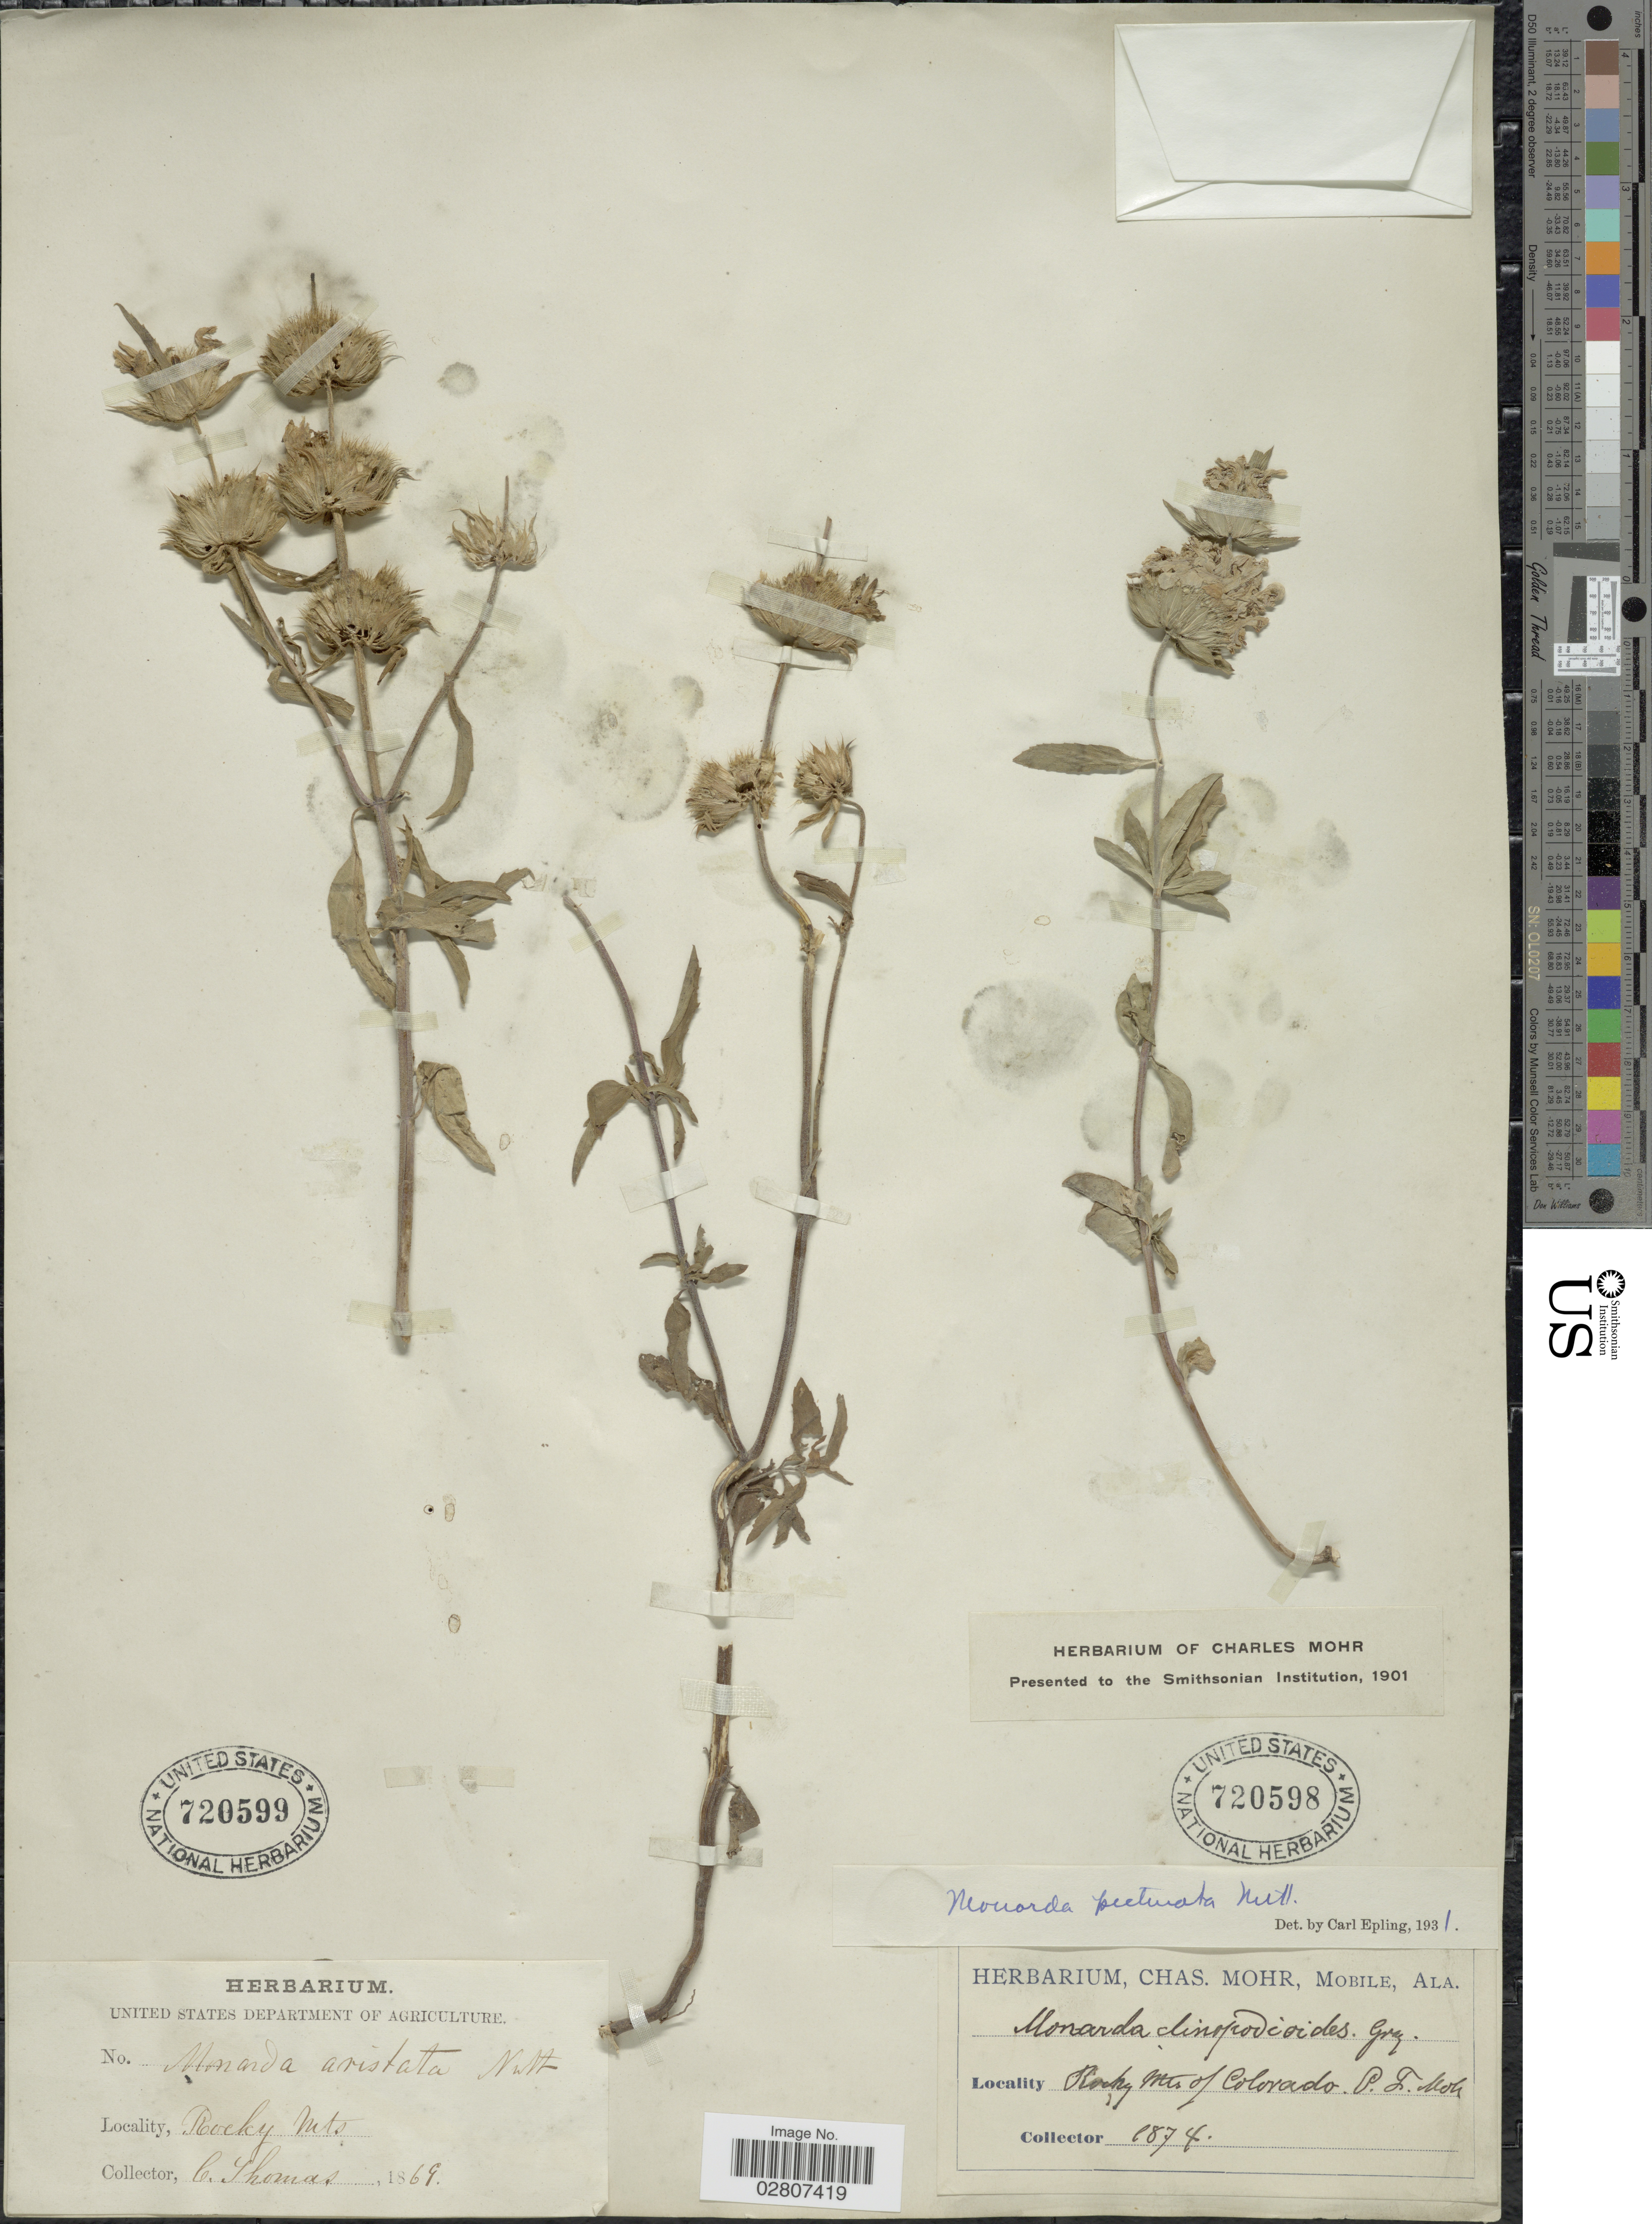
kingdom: Plantae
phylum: Tracheophyta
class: Magnoliopsida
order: Lamiales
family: Lamiaceae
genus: Monarda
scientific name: Monarda pectinata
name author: Nutt.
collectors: ex herb. Charles Mohr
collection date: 1874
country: United States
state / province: Colorado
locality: Rocky Mts of Colorado.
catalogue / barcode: US 720598